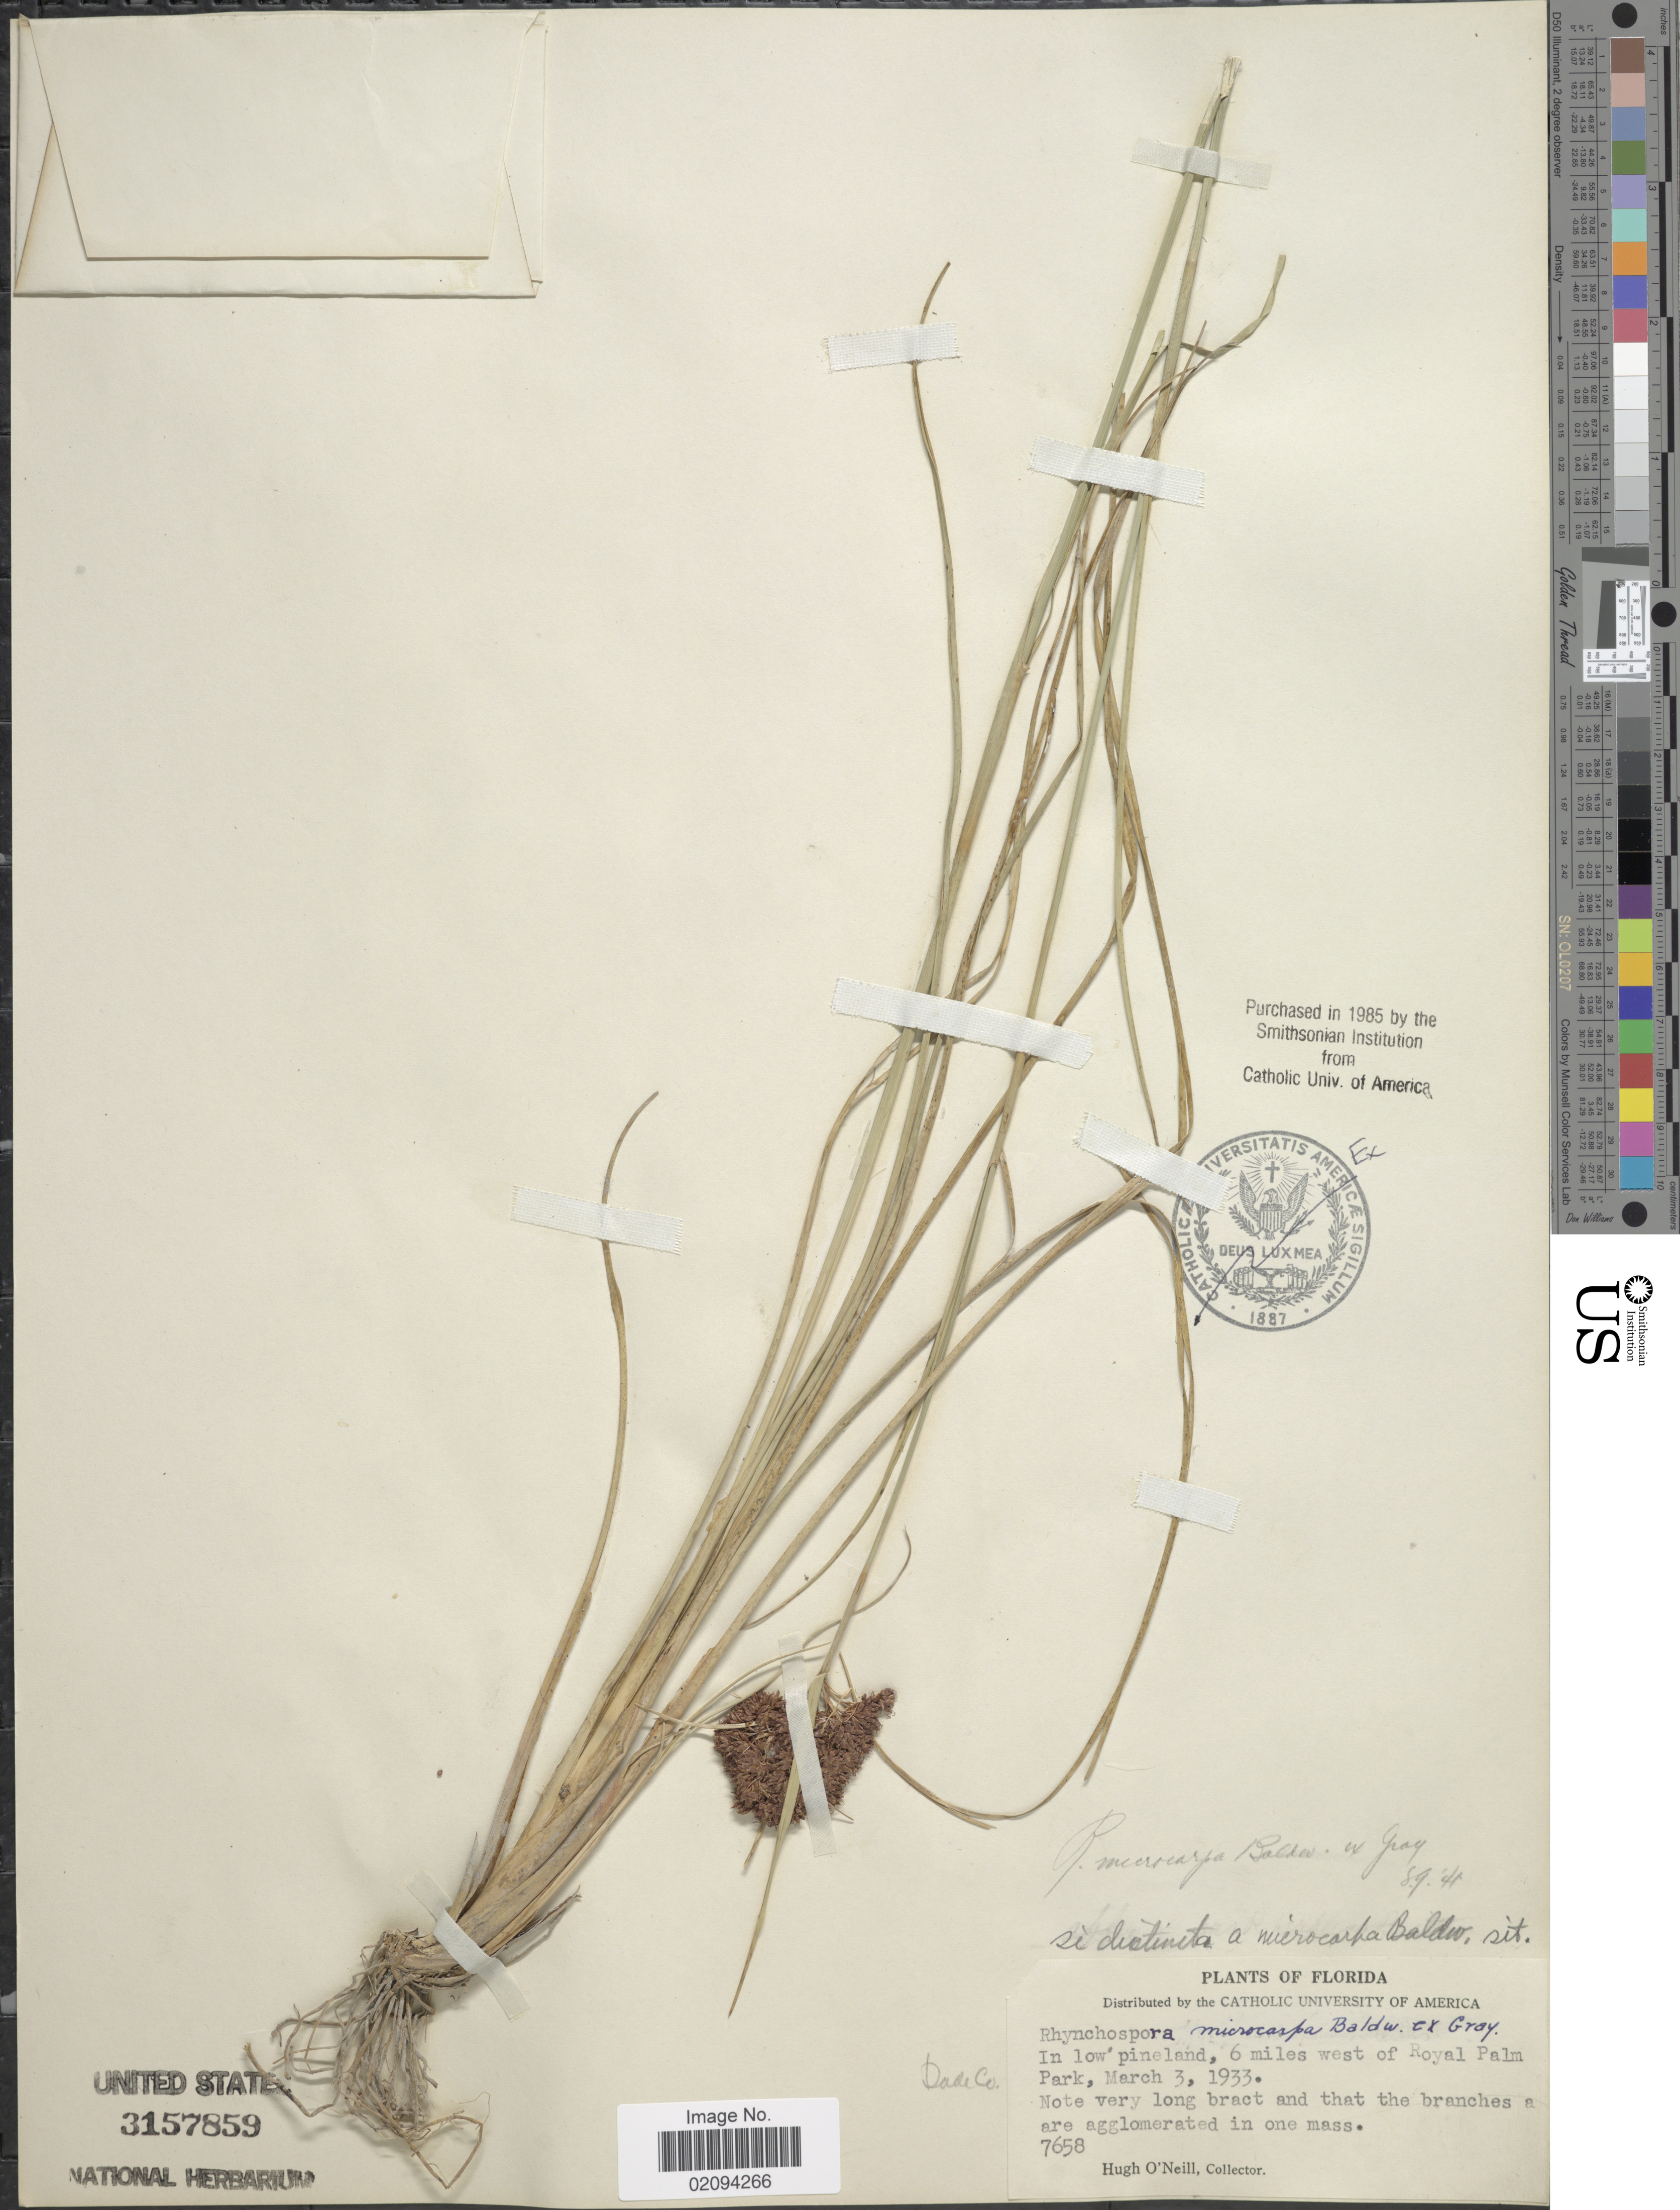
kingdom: Plantae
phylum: Tracheophyta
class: Liliopsida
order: Poales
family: Cyperaceae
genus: Rhynchospora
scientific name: Rhynchospora microcarpa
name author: Baldwin ex A. Gray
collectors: H. O'Neill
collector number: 7658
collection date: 1933-03-03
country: United States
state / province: Florida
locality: In low pineland, 6 miles west of Royal Palm Park. Dade Co.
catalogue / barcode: US 3157859